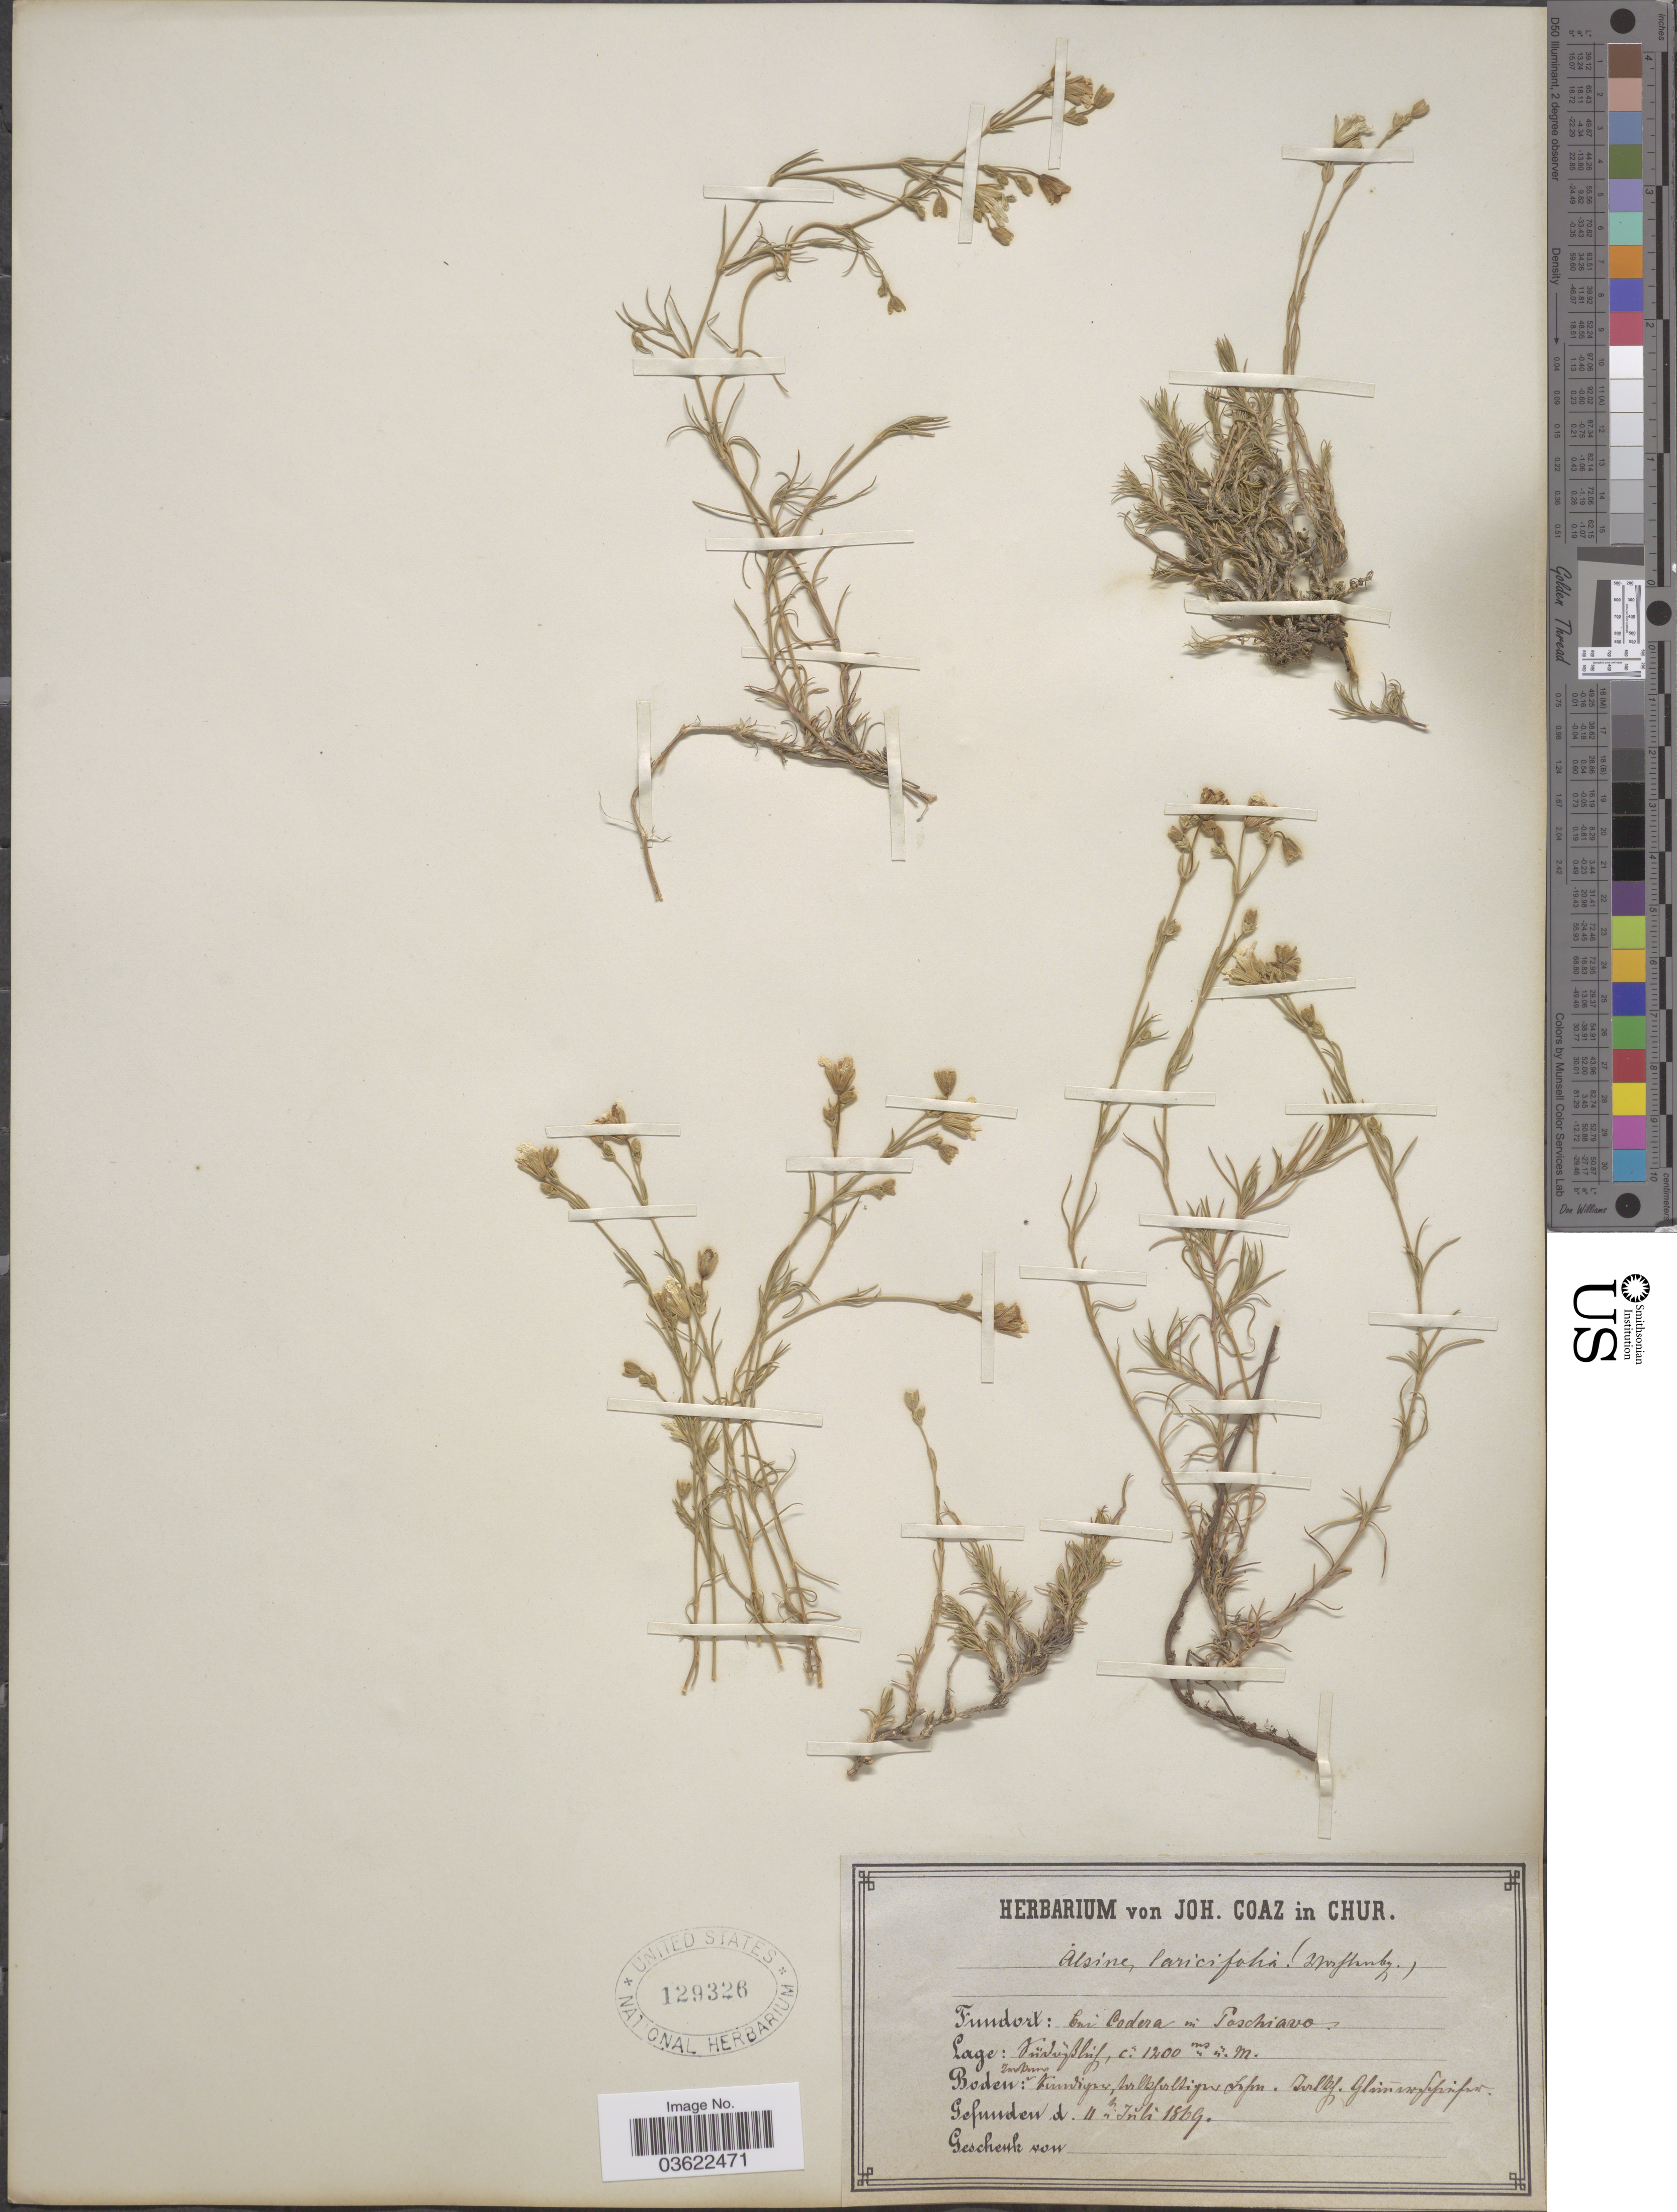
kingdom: Plantae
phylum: Tracheophyta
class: Magnoliopsida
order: Caryophyllales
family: Caryophyllaceae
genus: Cherleria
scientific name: Cherleria laricifolia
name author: (L.) Iamonico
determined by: Strong, Mark T., (BOT), Smithsonian Institution - National Museum of Natural History (UNITED STATES)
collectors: ex herb. von Joh. Coaz in Chur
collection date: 1869-07-11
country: Switzerland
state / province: Graubunden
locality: Fundort: bei Codera in Poschiavo.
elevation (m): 1200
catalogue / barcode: US 129326